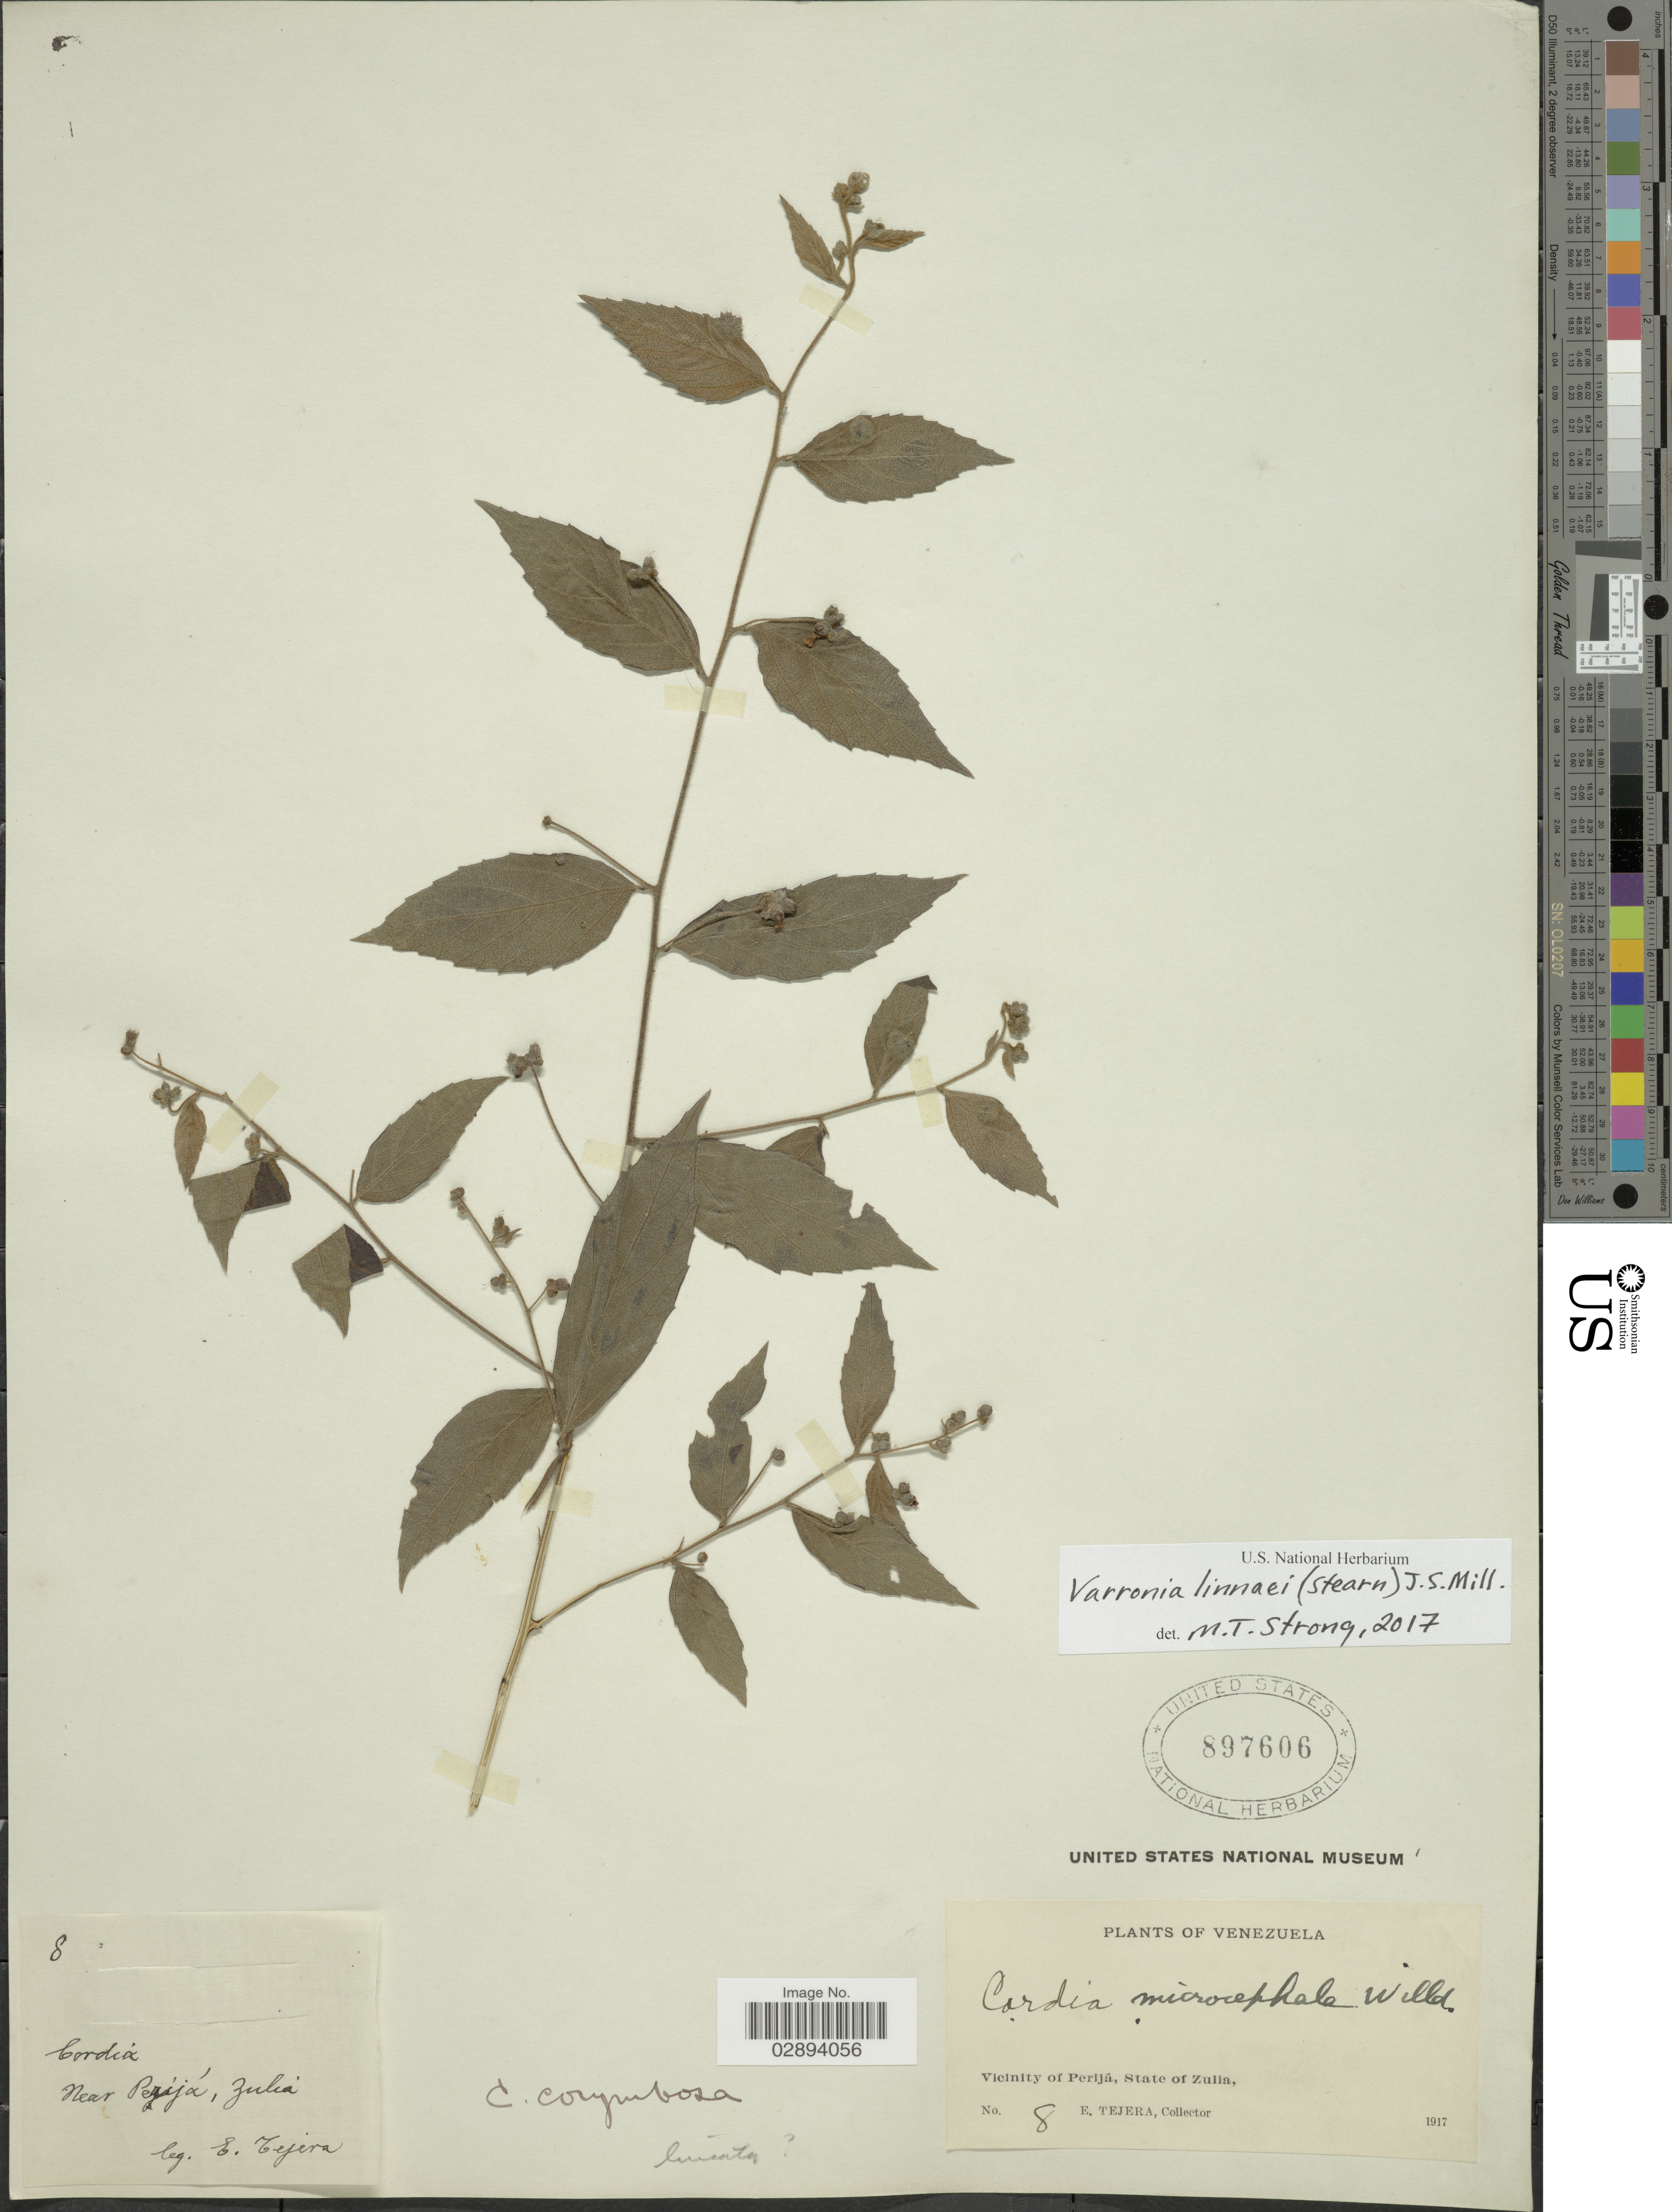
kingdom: Plantae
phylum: Tracheophyta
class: Magnoliopsida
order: Boraginales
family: Cordiaceae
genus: Varronia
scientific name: Varronia linnaei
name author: (Stearn) J.S. Mill.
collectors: E. Tejera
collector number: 8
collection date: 1917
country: Venezuela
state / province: Zulia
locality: Vicinity of Perijá.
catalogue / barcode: US 897606